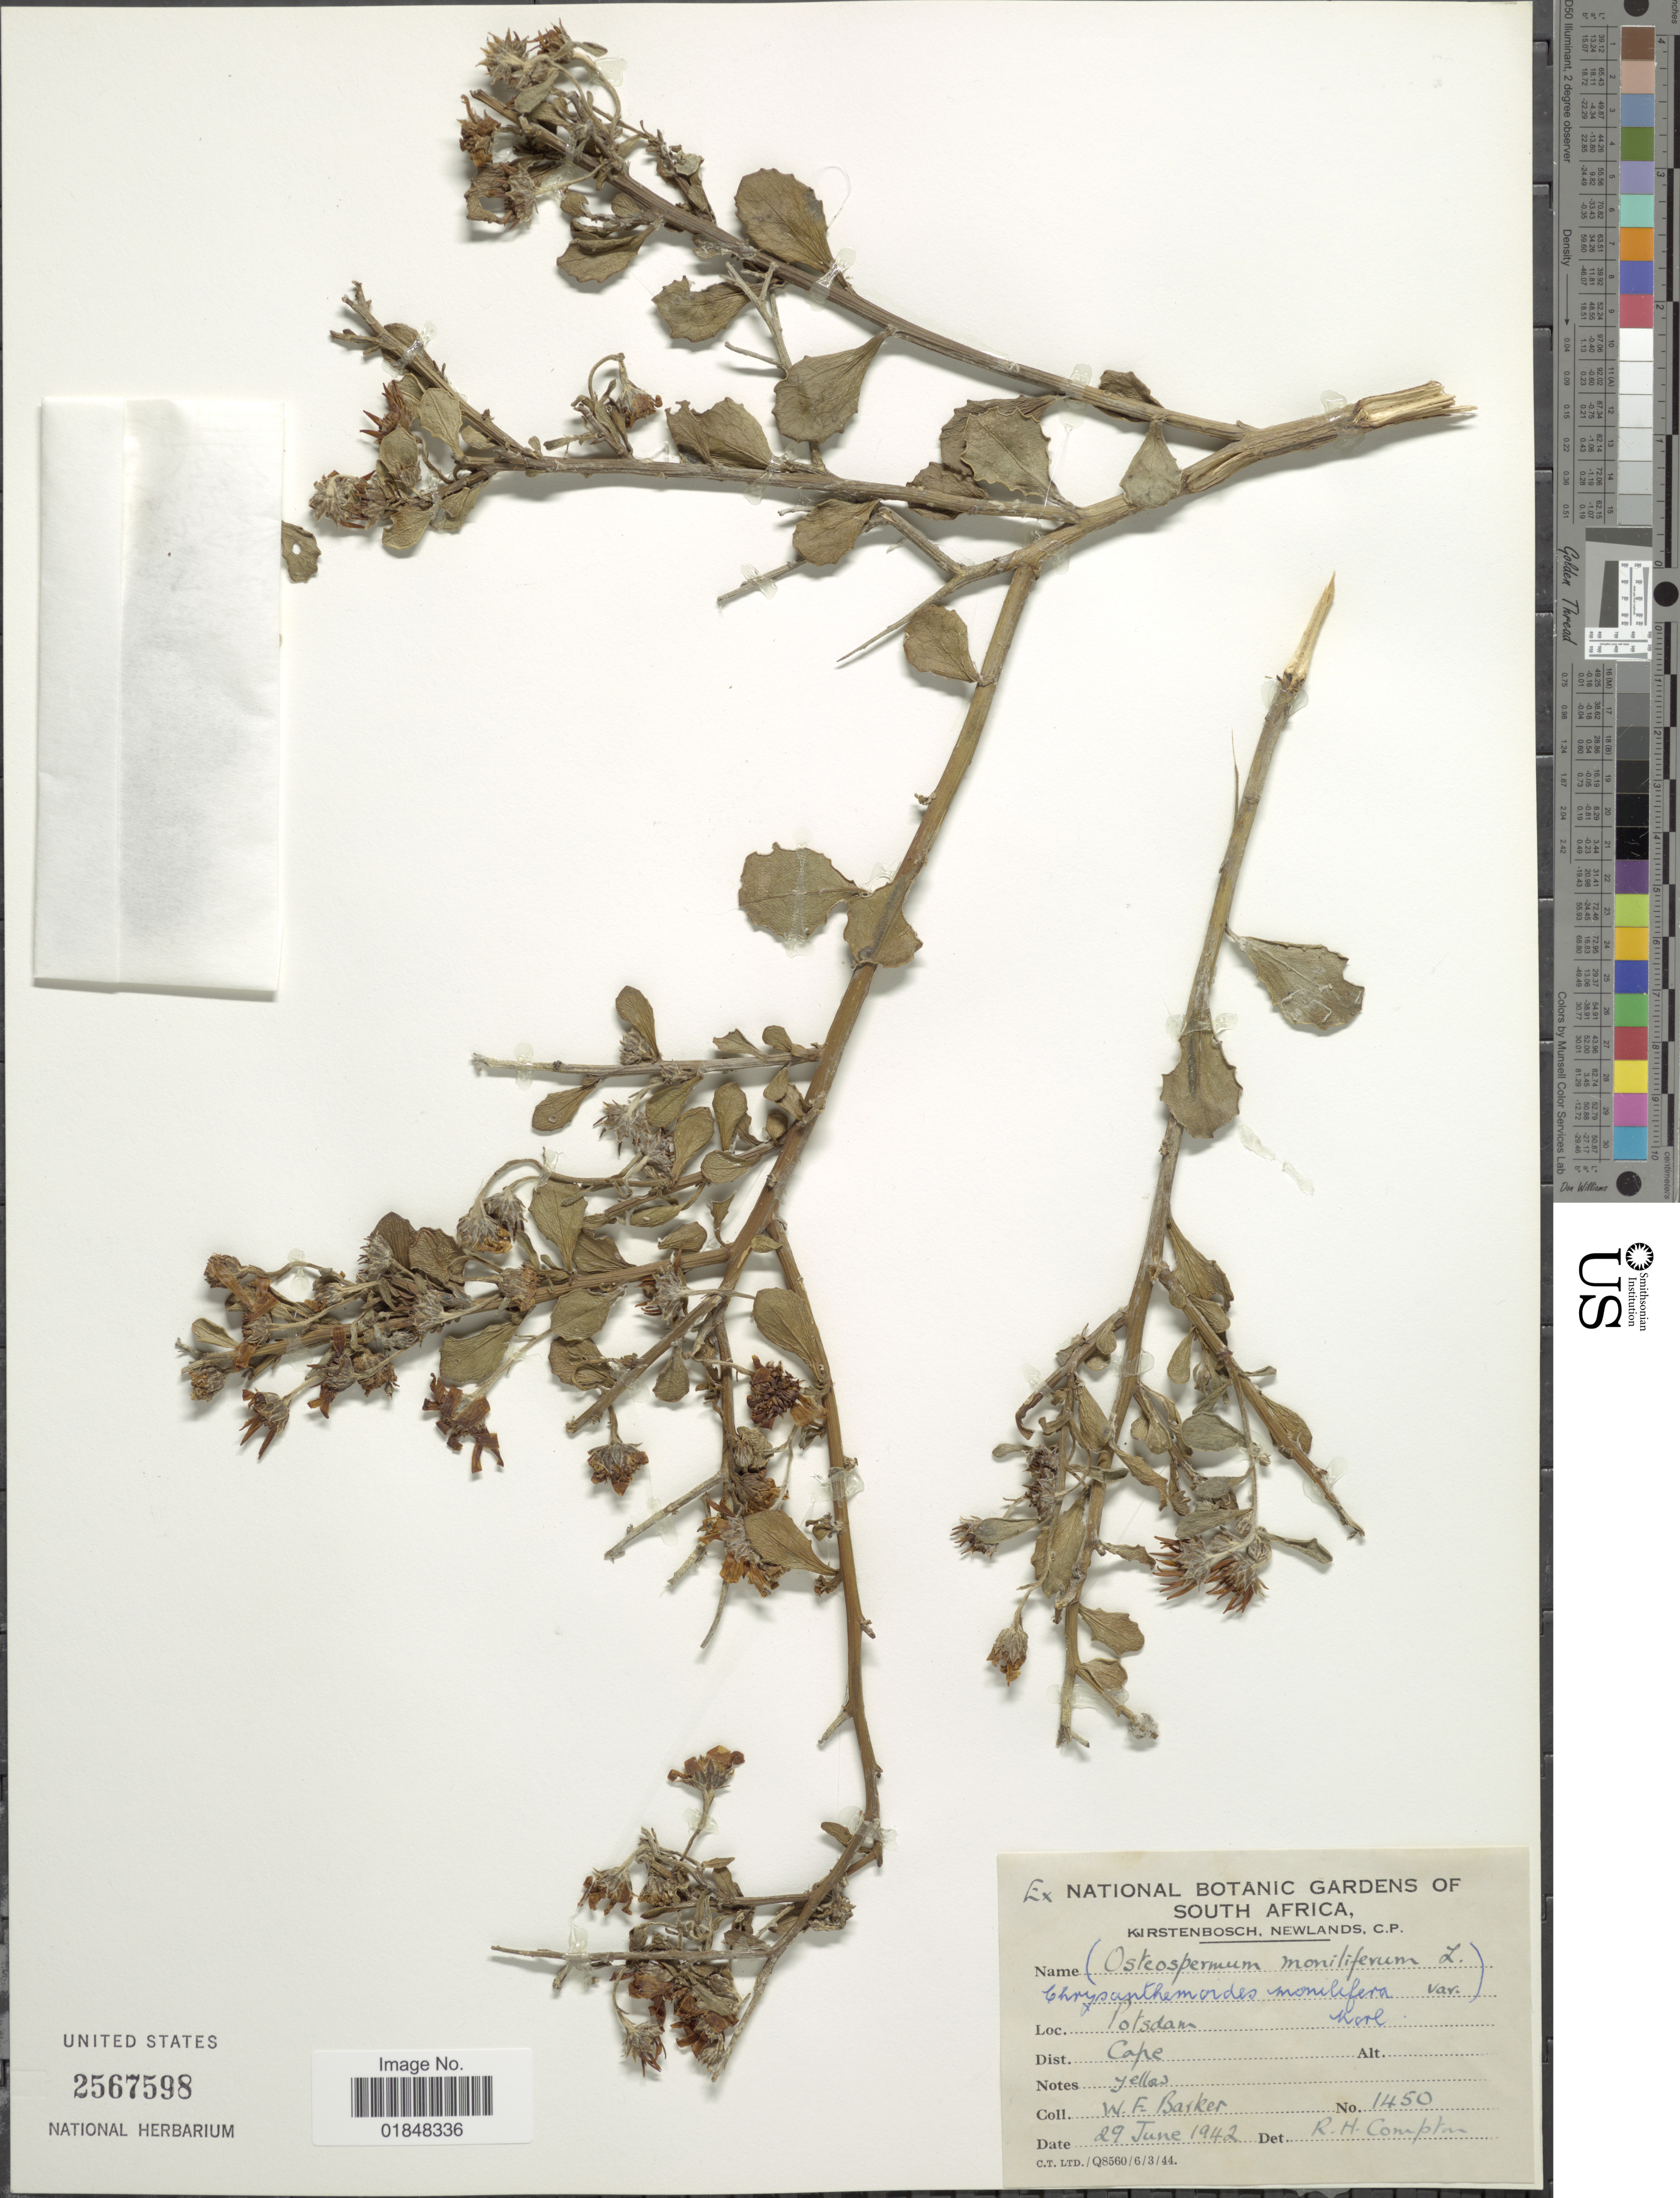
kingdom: Plantae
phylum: Tracheophyta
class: Magnoliopsida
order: Asterales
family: Asteraceae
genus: Chrysanthemoides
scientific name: Chrysanthemoides monilifera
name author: (L.) Norl.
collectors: W. F. Barker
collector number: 1450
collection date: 1942-06-29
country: South Africa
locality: Potsdam. Dist. Cape.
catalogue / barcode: US 2567598